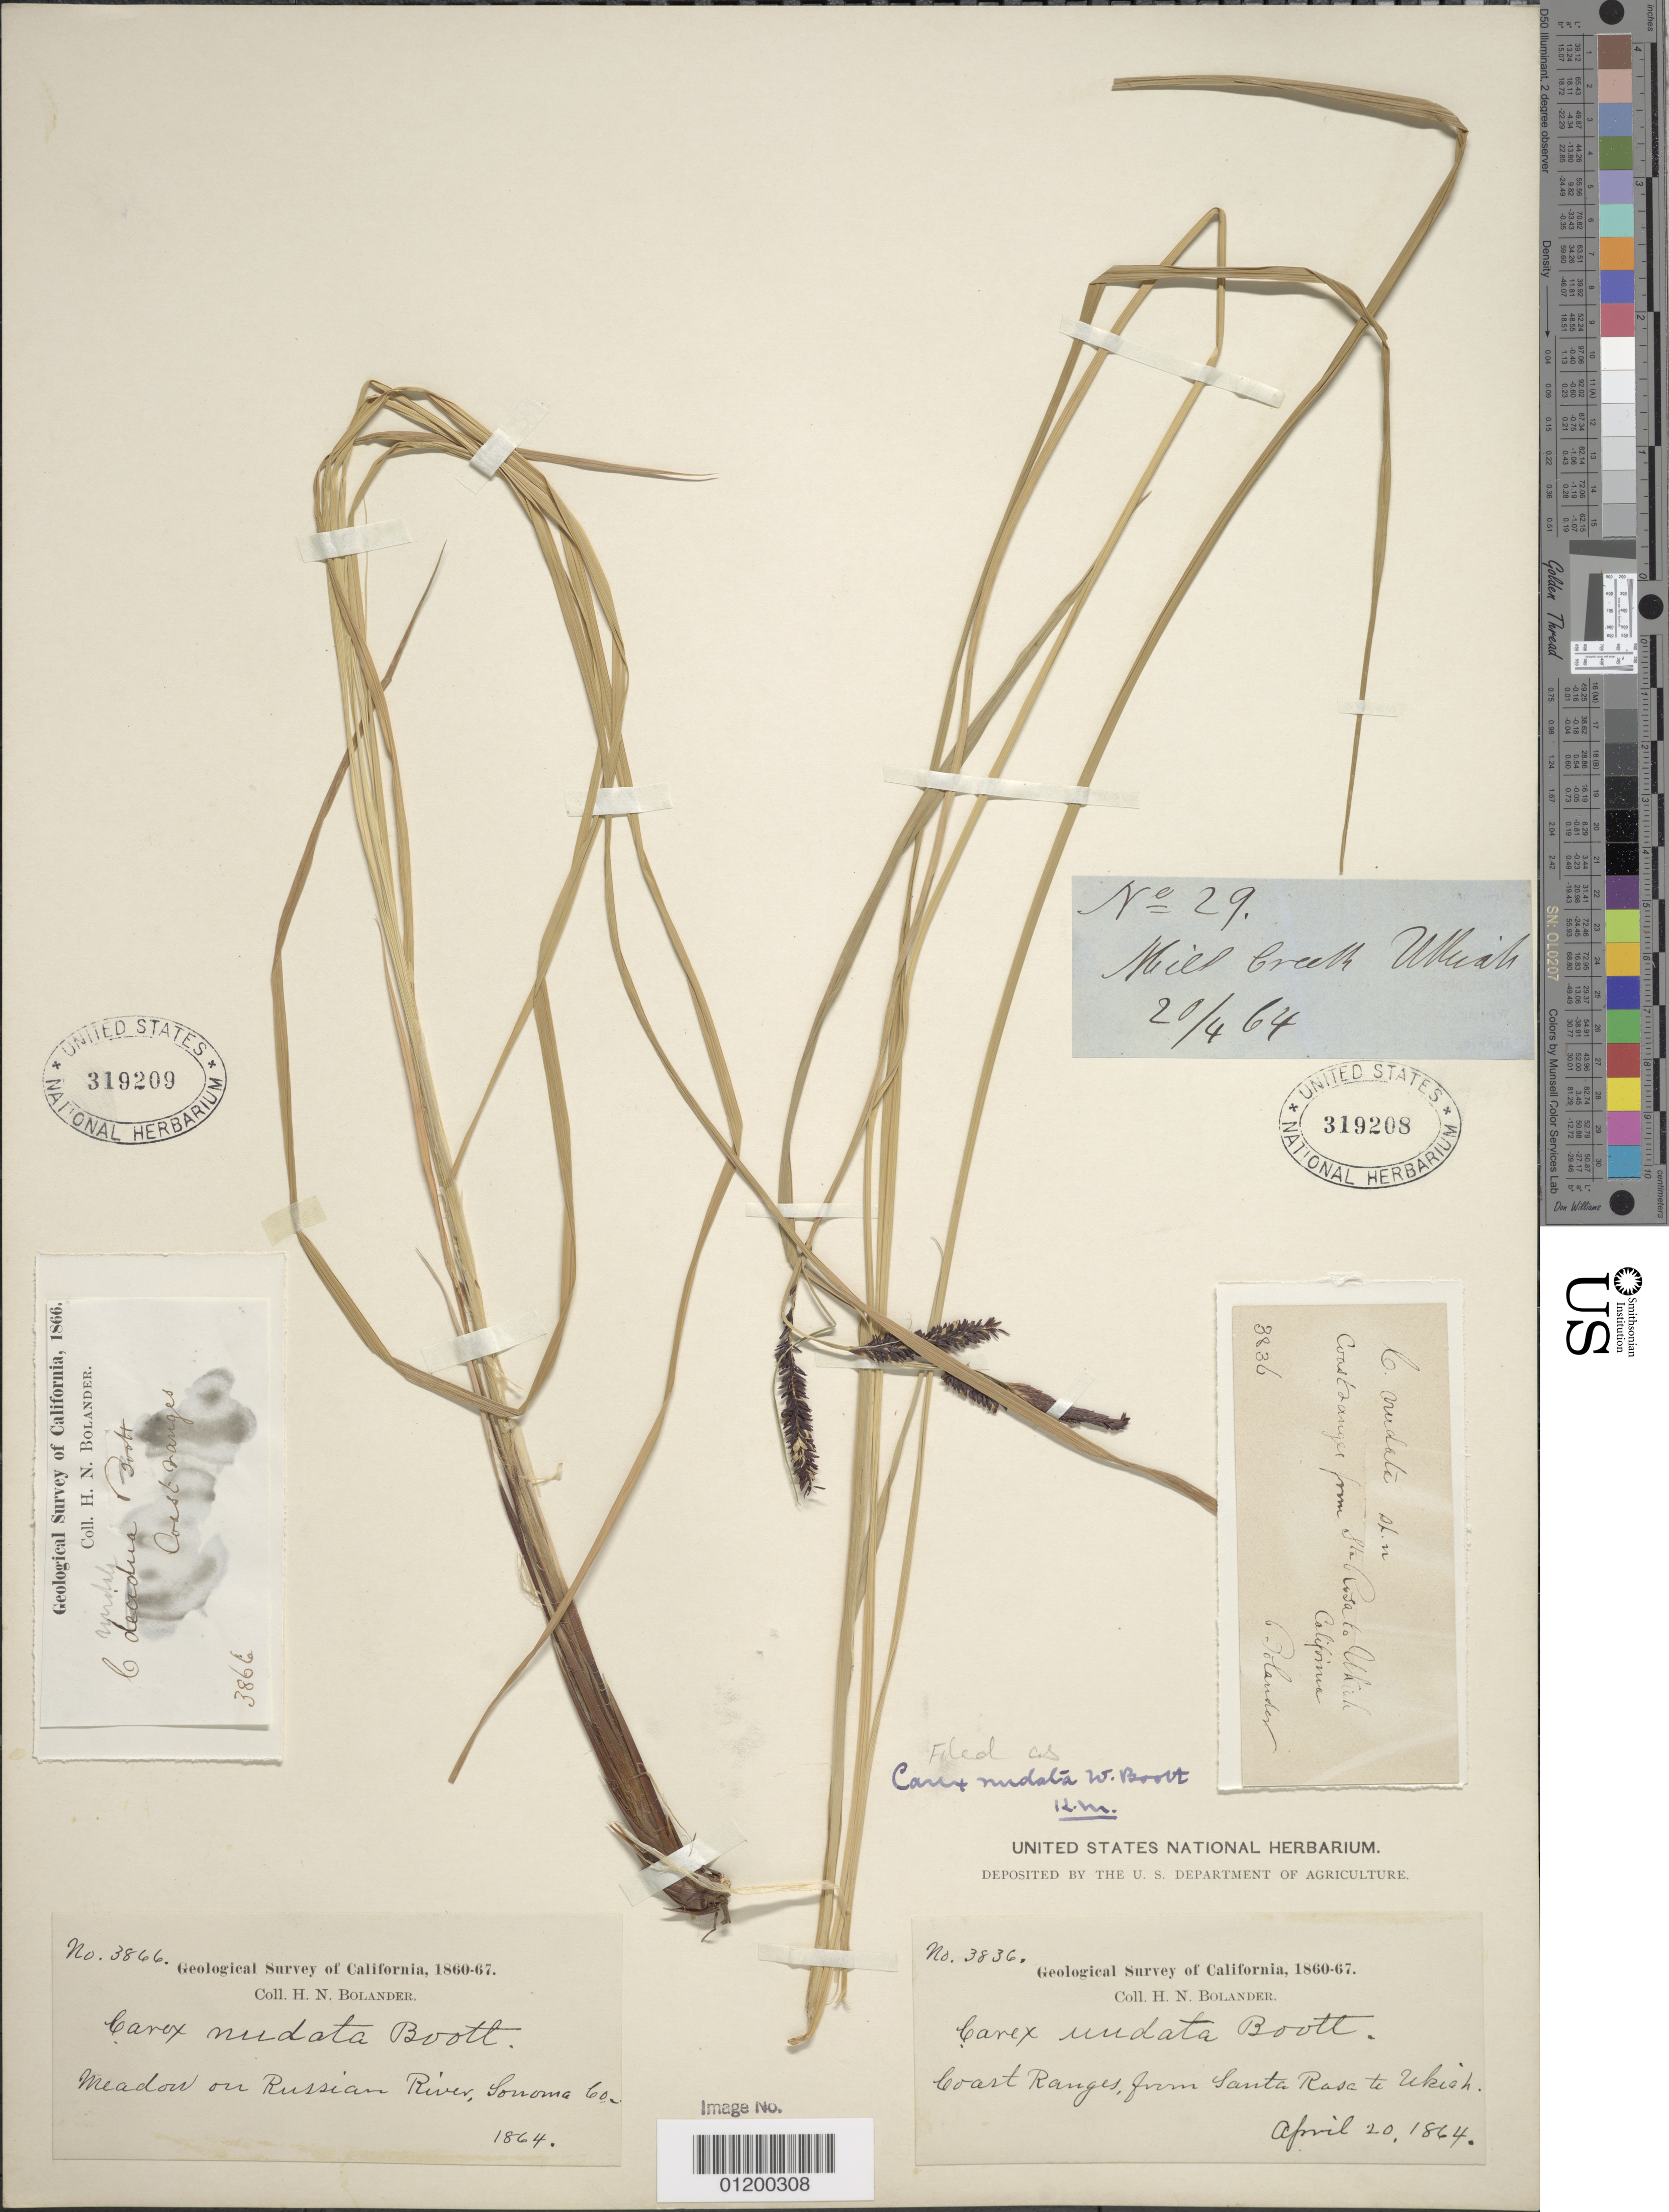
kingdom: Plantae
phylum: Tracheophyta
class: Liliopsida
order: Poales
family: Cyperaceae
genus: Carex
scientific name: Carex nudata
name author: W. Boott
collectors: H. Bolander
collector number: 3836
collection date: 1864-04-20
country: United States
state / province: California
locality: Coast Ranges, from Santa Rosa to Ukiah.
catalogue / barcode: US 319208